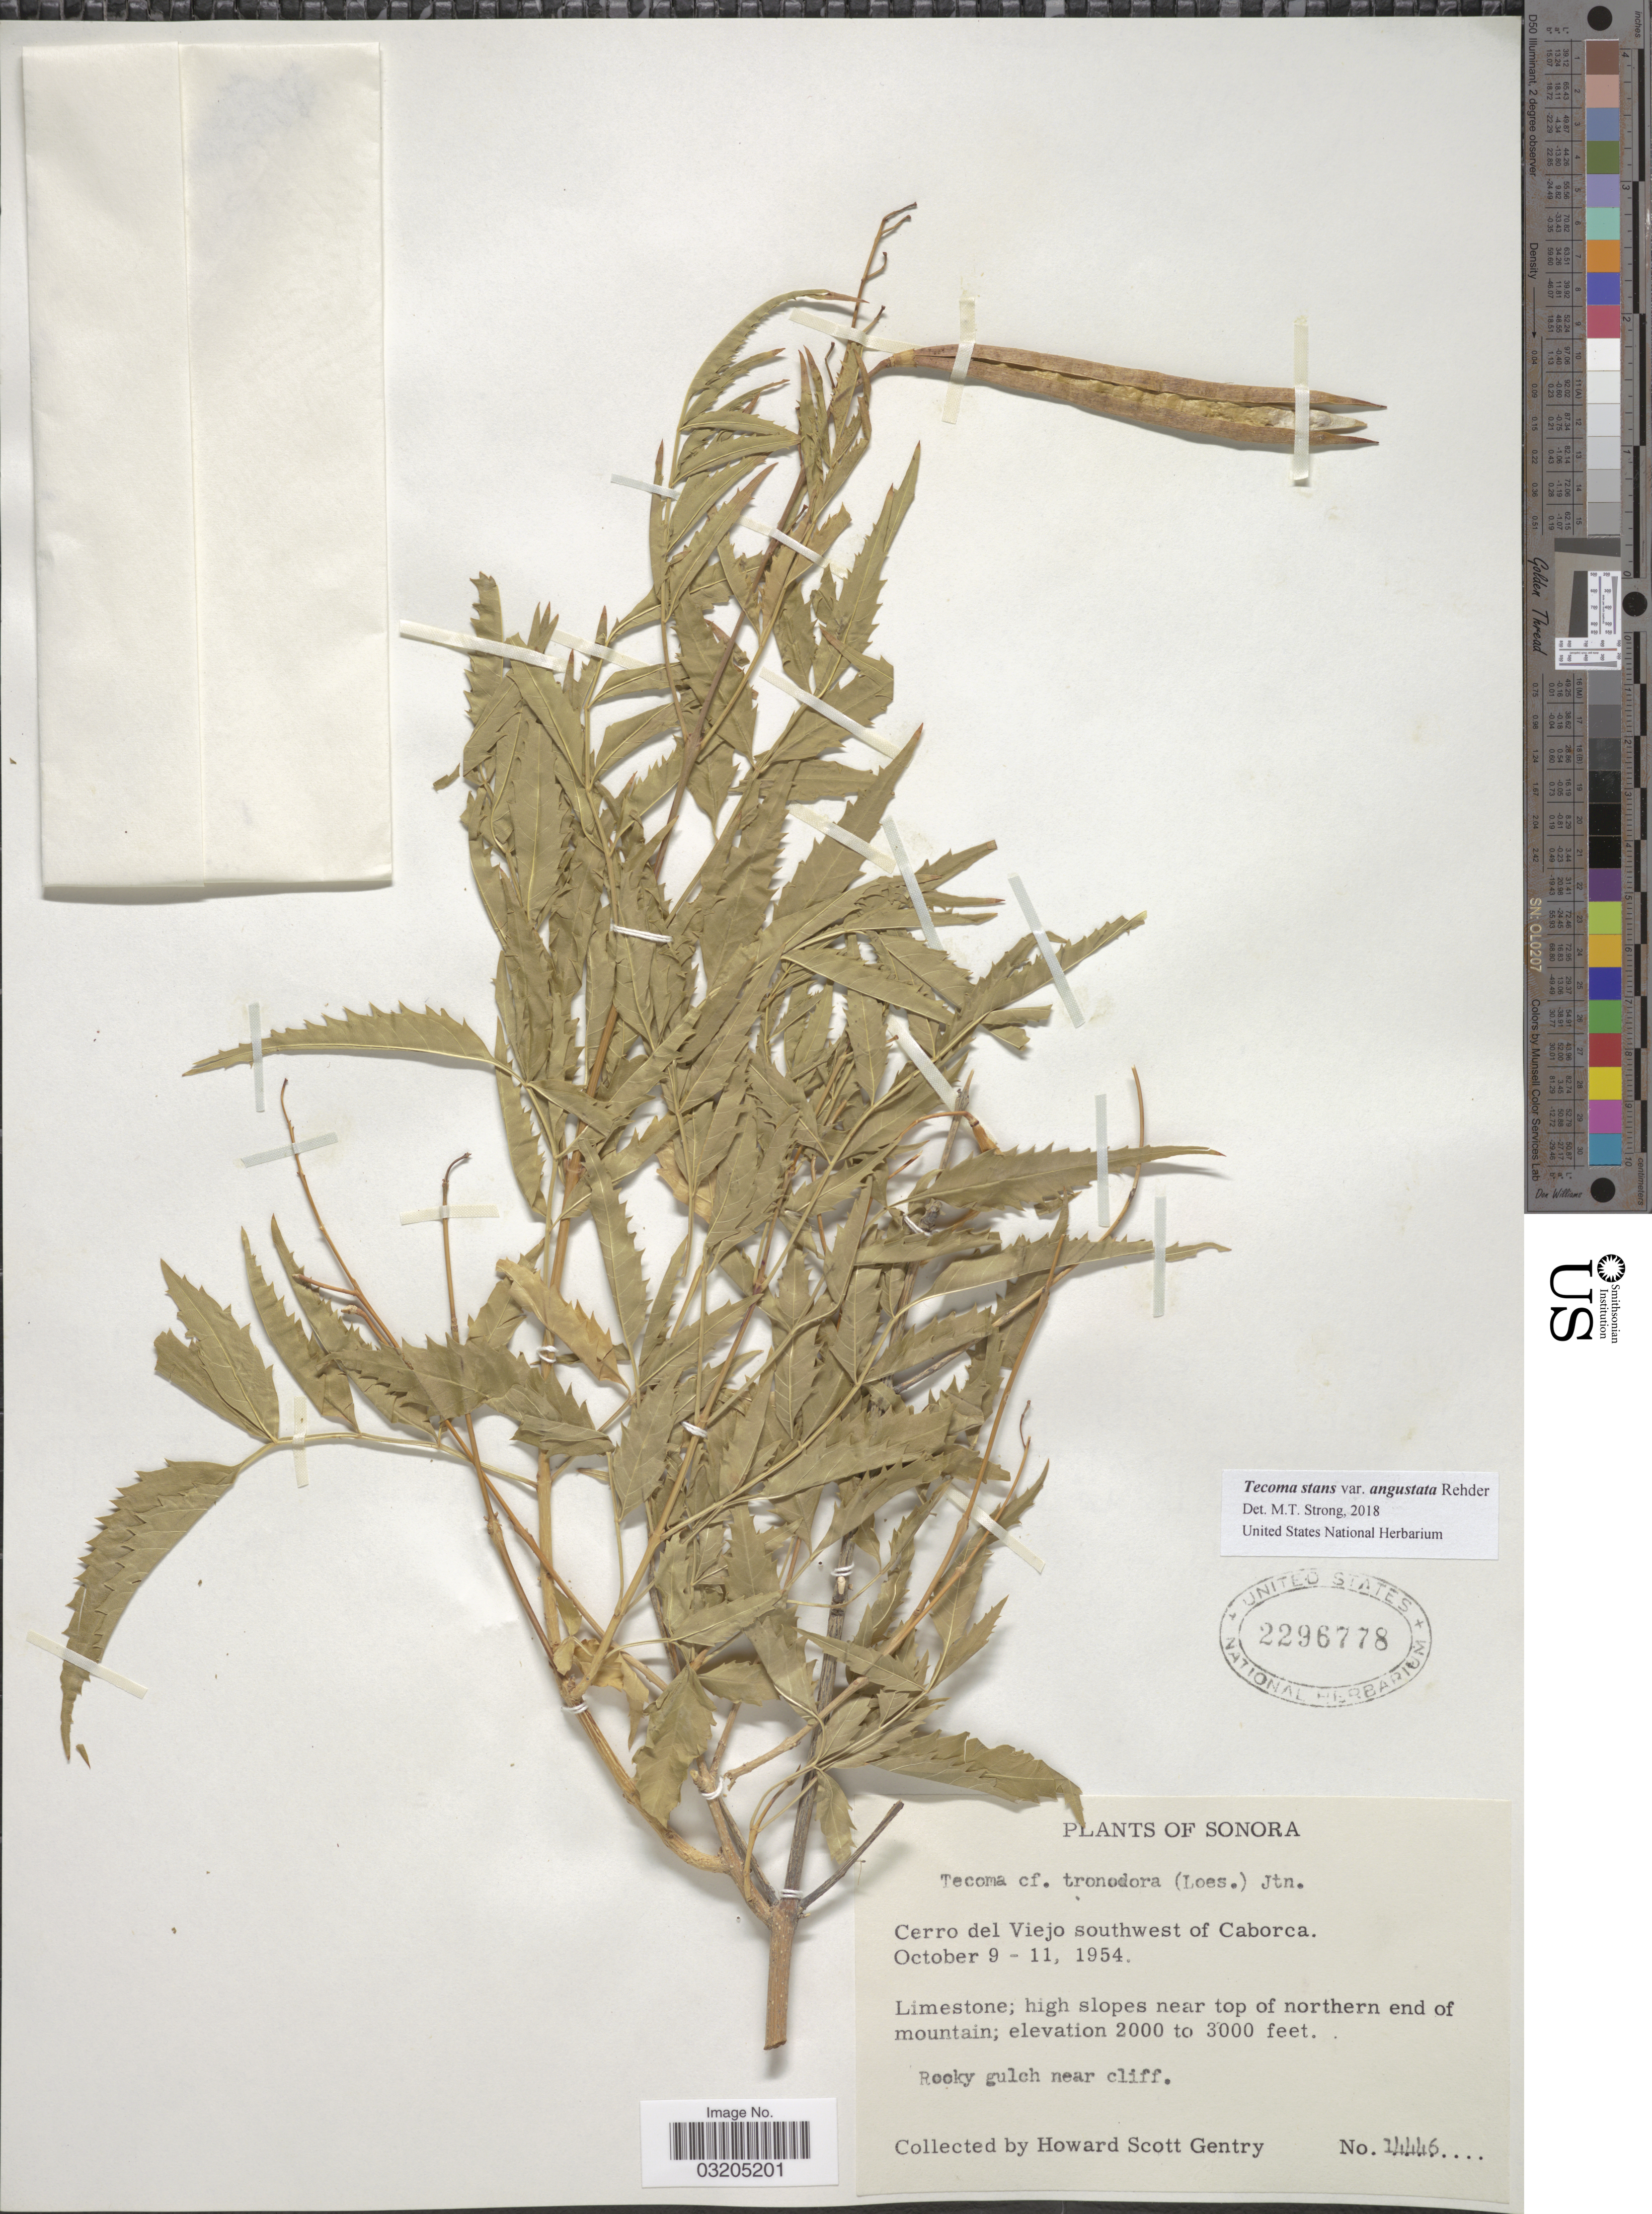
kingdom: Plantae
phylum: Tracheophyta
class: Magnoliopsida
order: Lamiales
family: Bignoniaceae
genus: Tecoma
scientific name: Tecoma stans var. angustata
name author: Rehder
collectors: H. S. Gentry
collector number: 14446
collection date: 1954-10-09/1954-10-11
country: Mexico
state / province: Sonora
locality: Cerro del Viejo southwest of Caborca. High slopes near top of northern end of mountain.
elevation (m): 610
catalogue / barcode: US 2296778